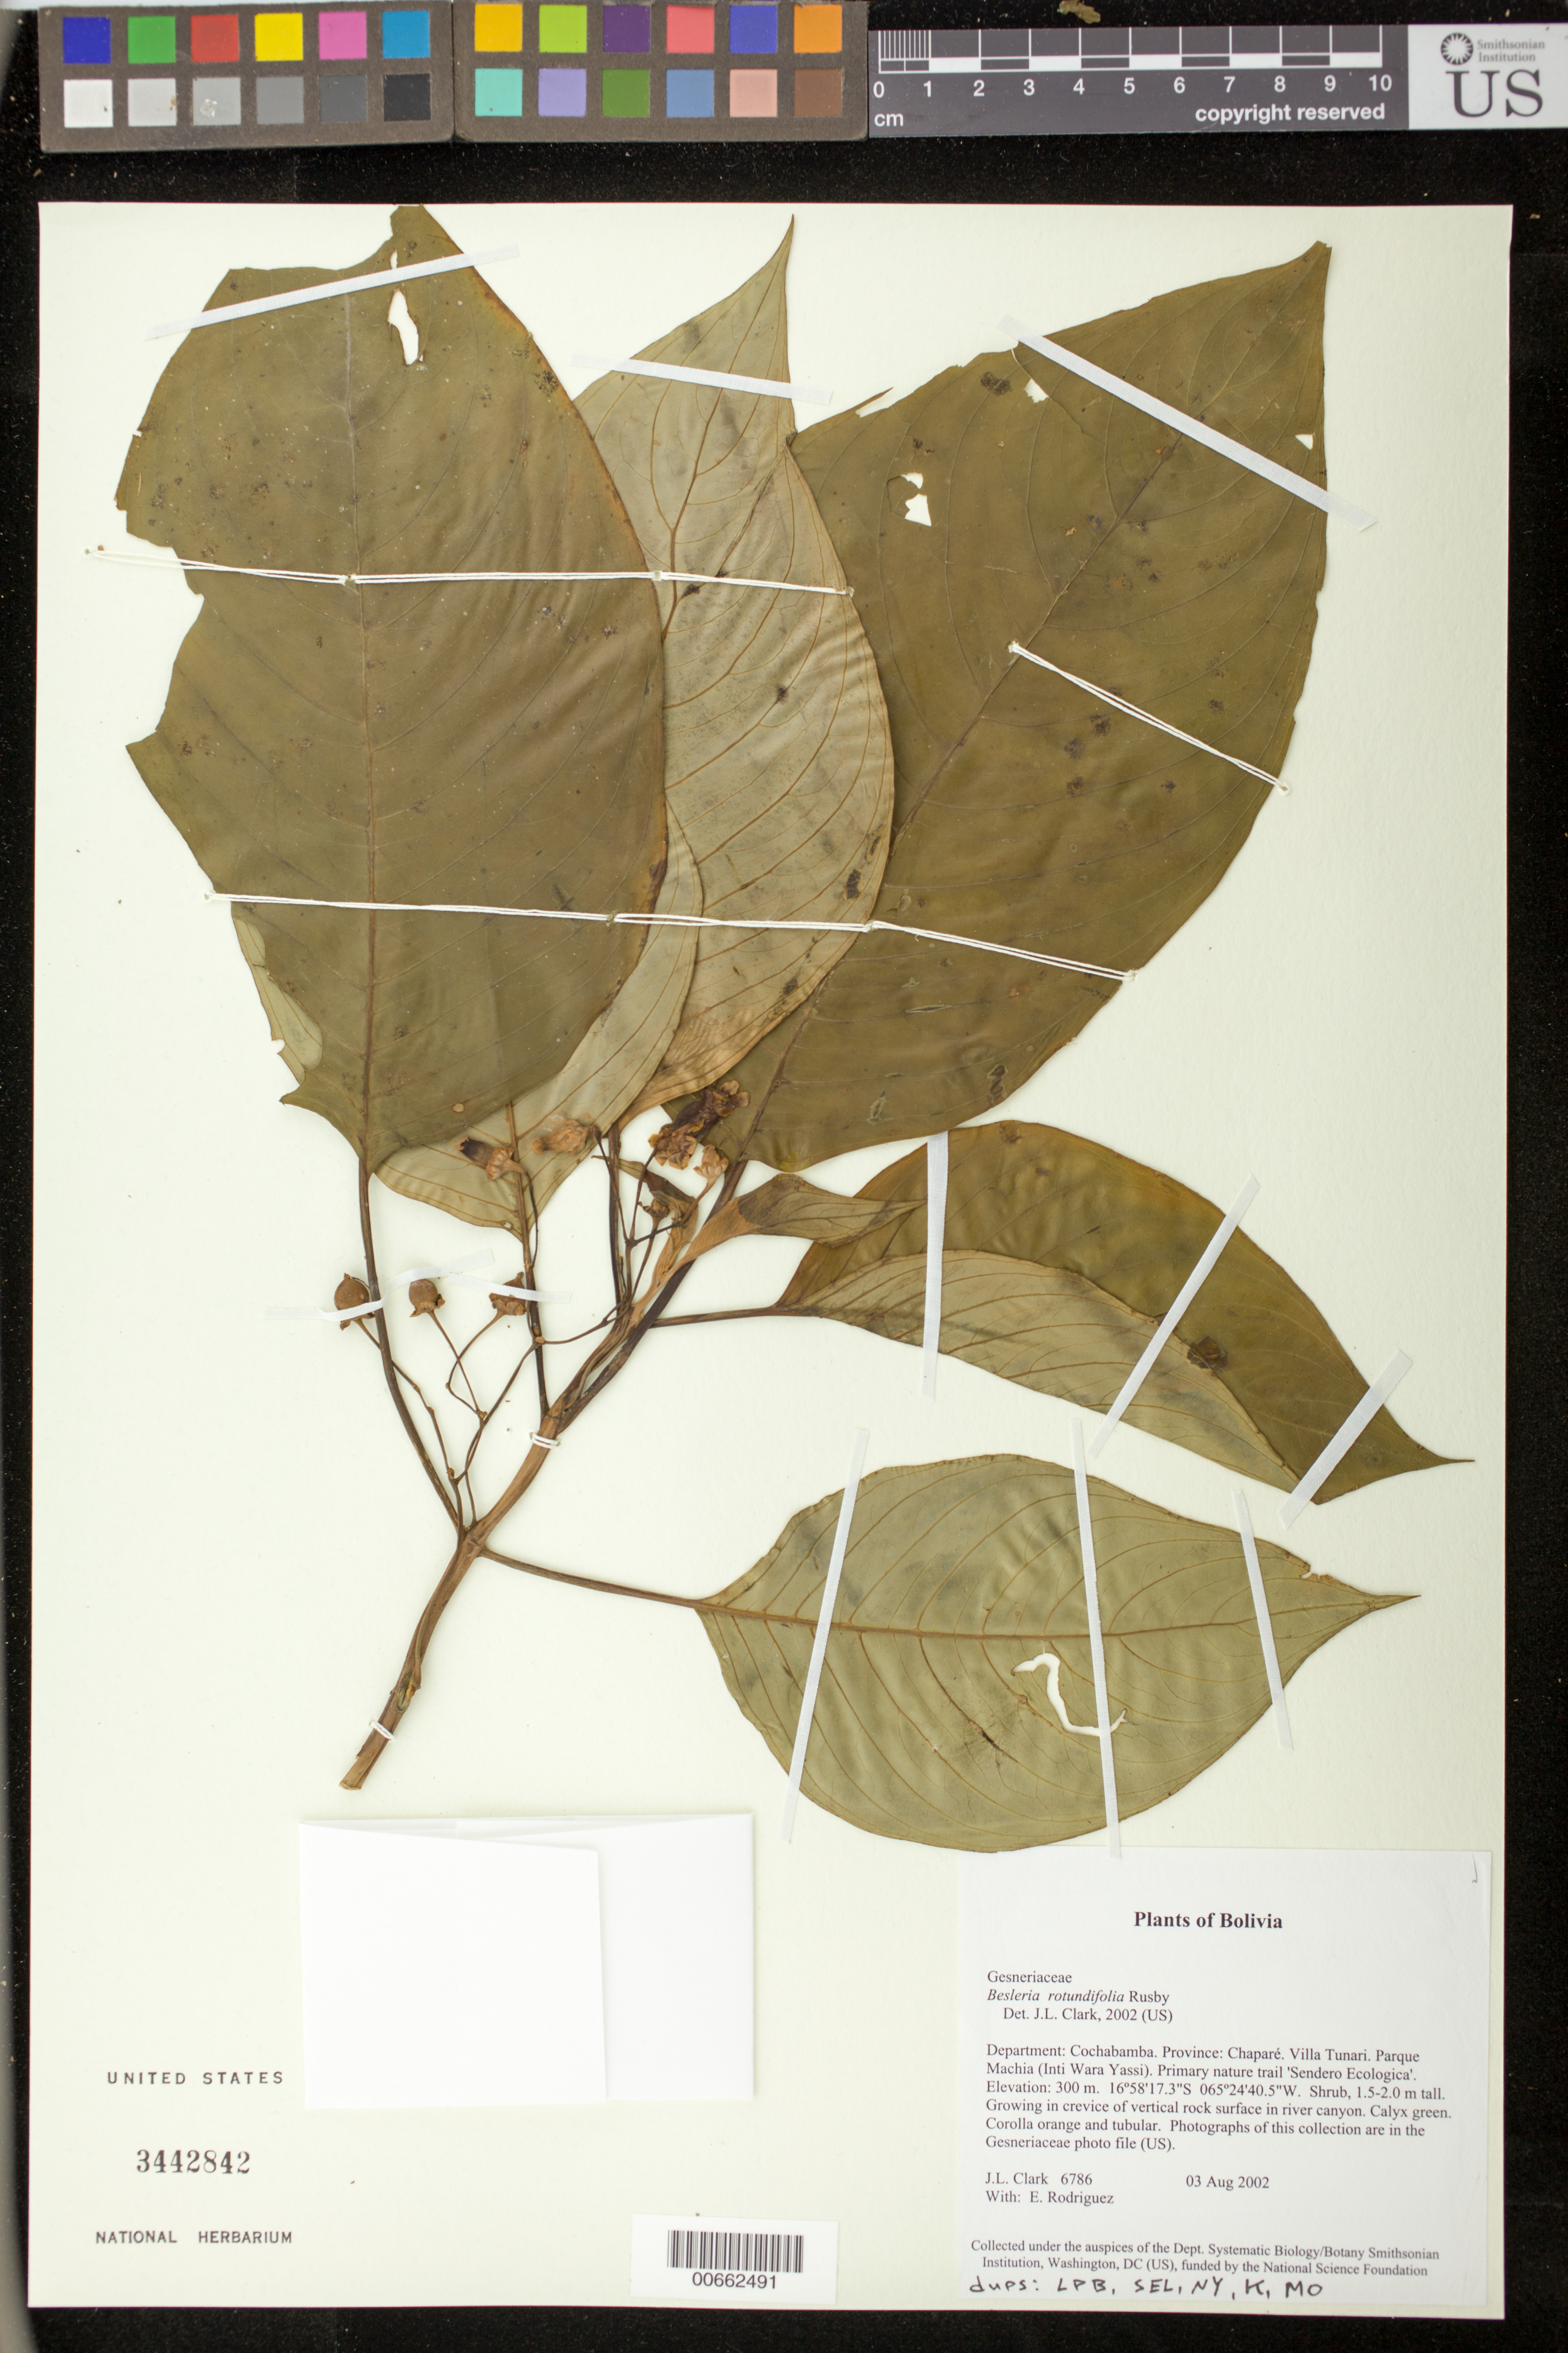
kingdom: Plantae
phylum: Tracheophyta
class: Magnoliopsida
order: Lamiales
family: Gesneriaceae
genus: Besleria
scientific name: Besleria rotundifolia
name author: Rusby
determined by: Clark, J. L., (SEL), The Marie Selby Botanical Garden (UNITED STATES)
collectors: J. L. Clark & E. Rodriguez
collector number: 6786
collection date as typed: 03 Aug 2002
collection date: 2002-08-03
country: Bolivia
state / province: Cochabamba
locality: Chaparé, Villa Tunari. Parque Machia (Inti Wara Yassi). Primary nature trail 'Sendero Ecologica'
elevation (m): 300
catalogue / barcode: US 3442842